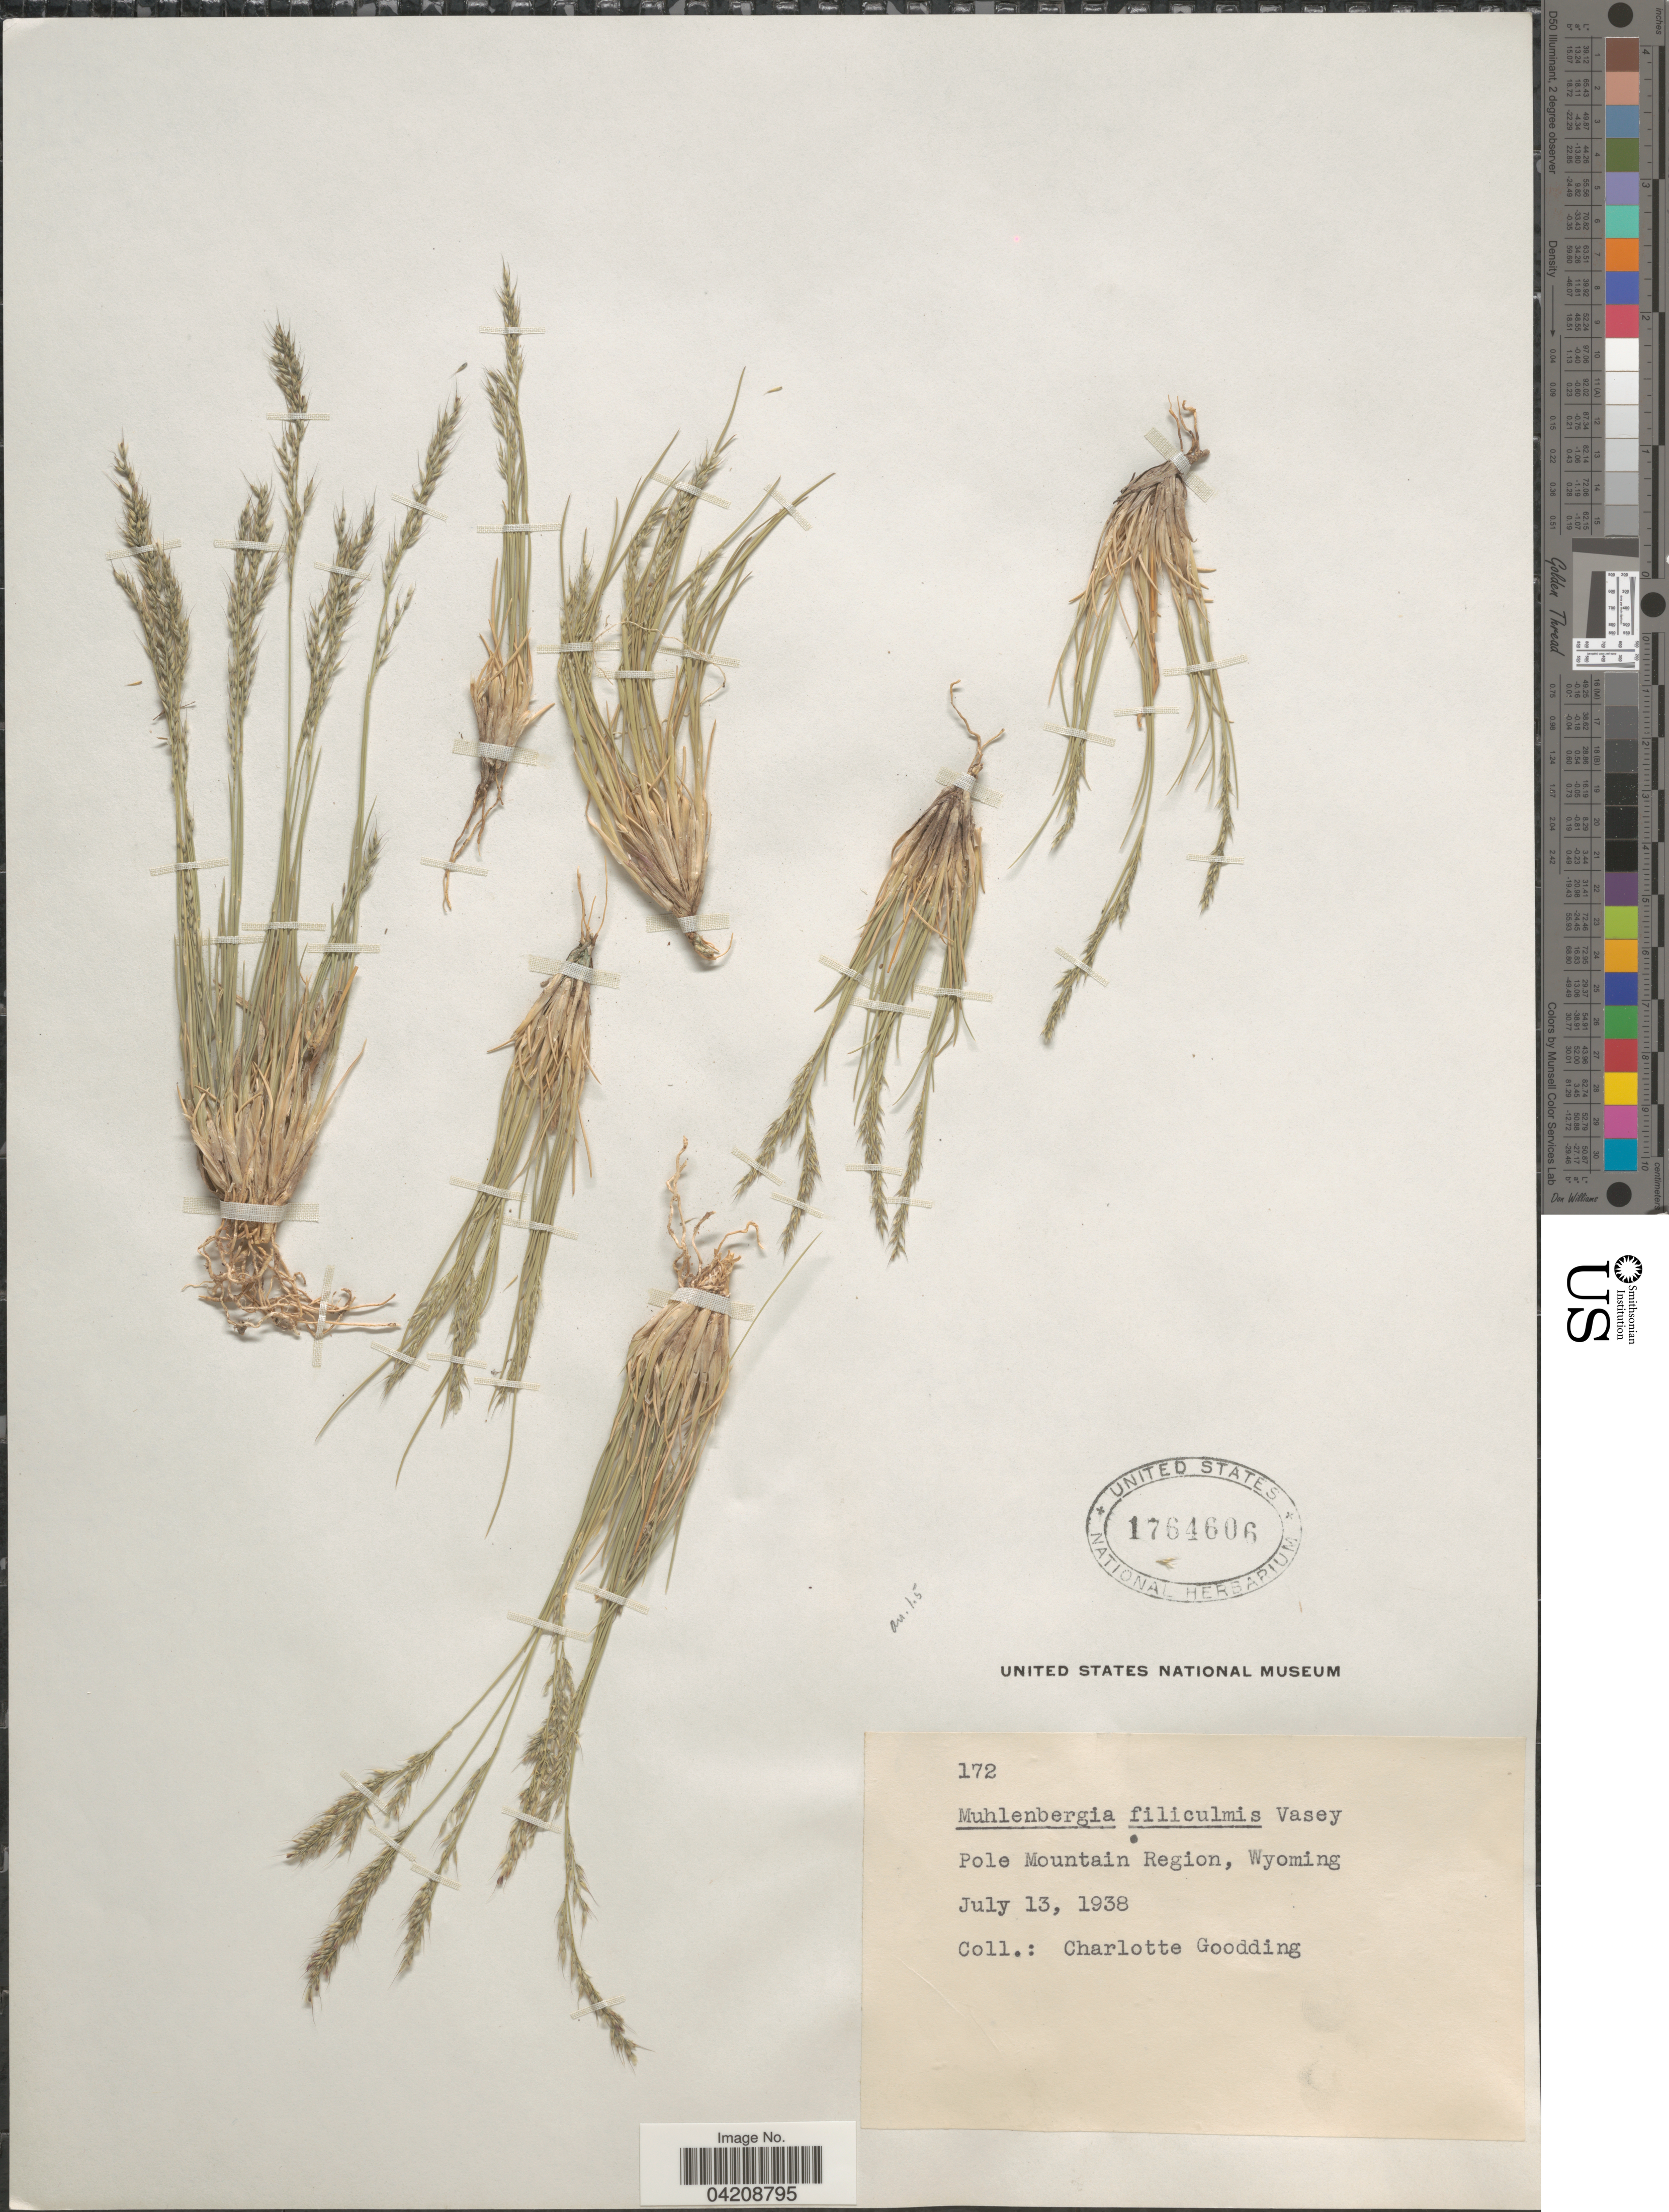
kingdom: Plantae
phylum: Tracheophyta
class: Liliopsida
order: Poales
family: Poaceae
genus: Muhlenbergia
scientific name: Muhlenbergia filiculmis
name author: Vasey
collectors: C. Goodding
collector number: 172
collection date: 1938-07-13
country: United States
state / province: Wyoming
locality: Pole Mountain Region.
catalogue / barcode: US 1764606